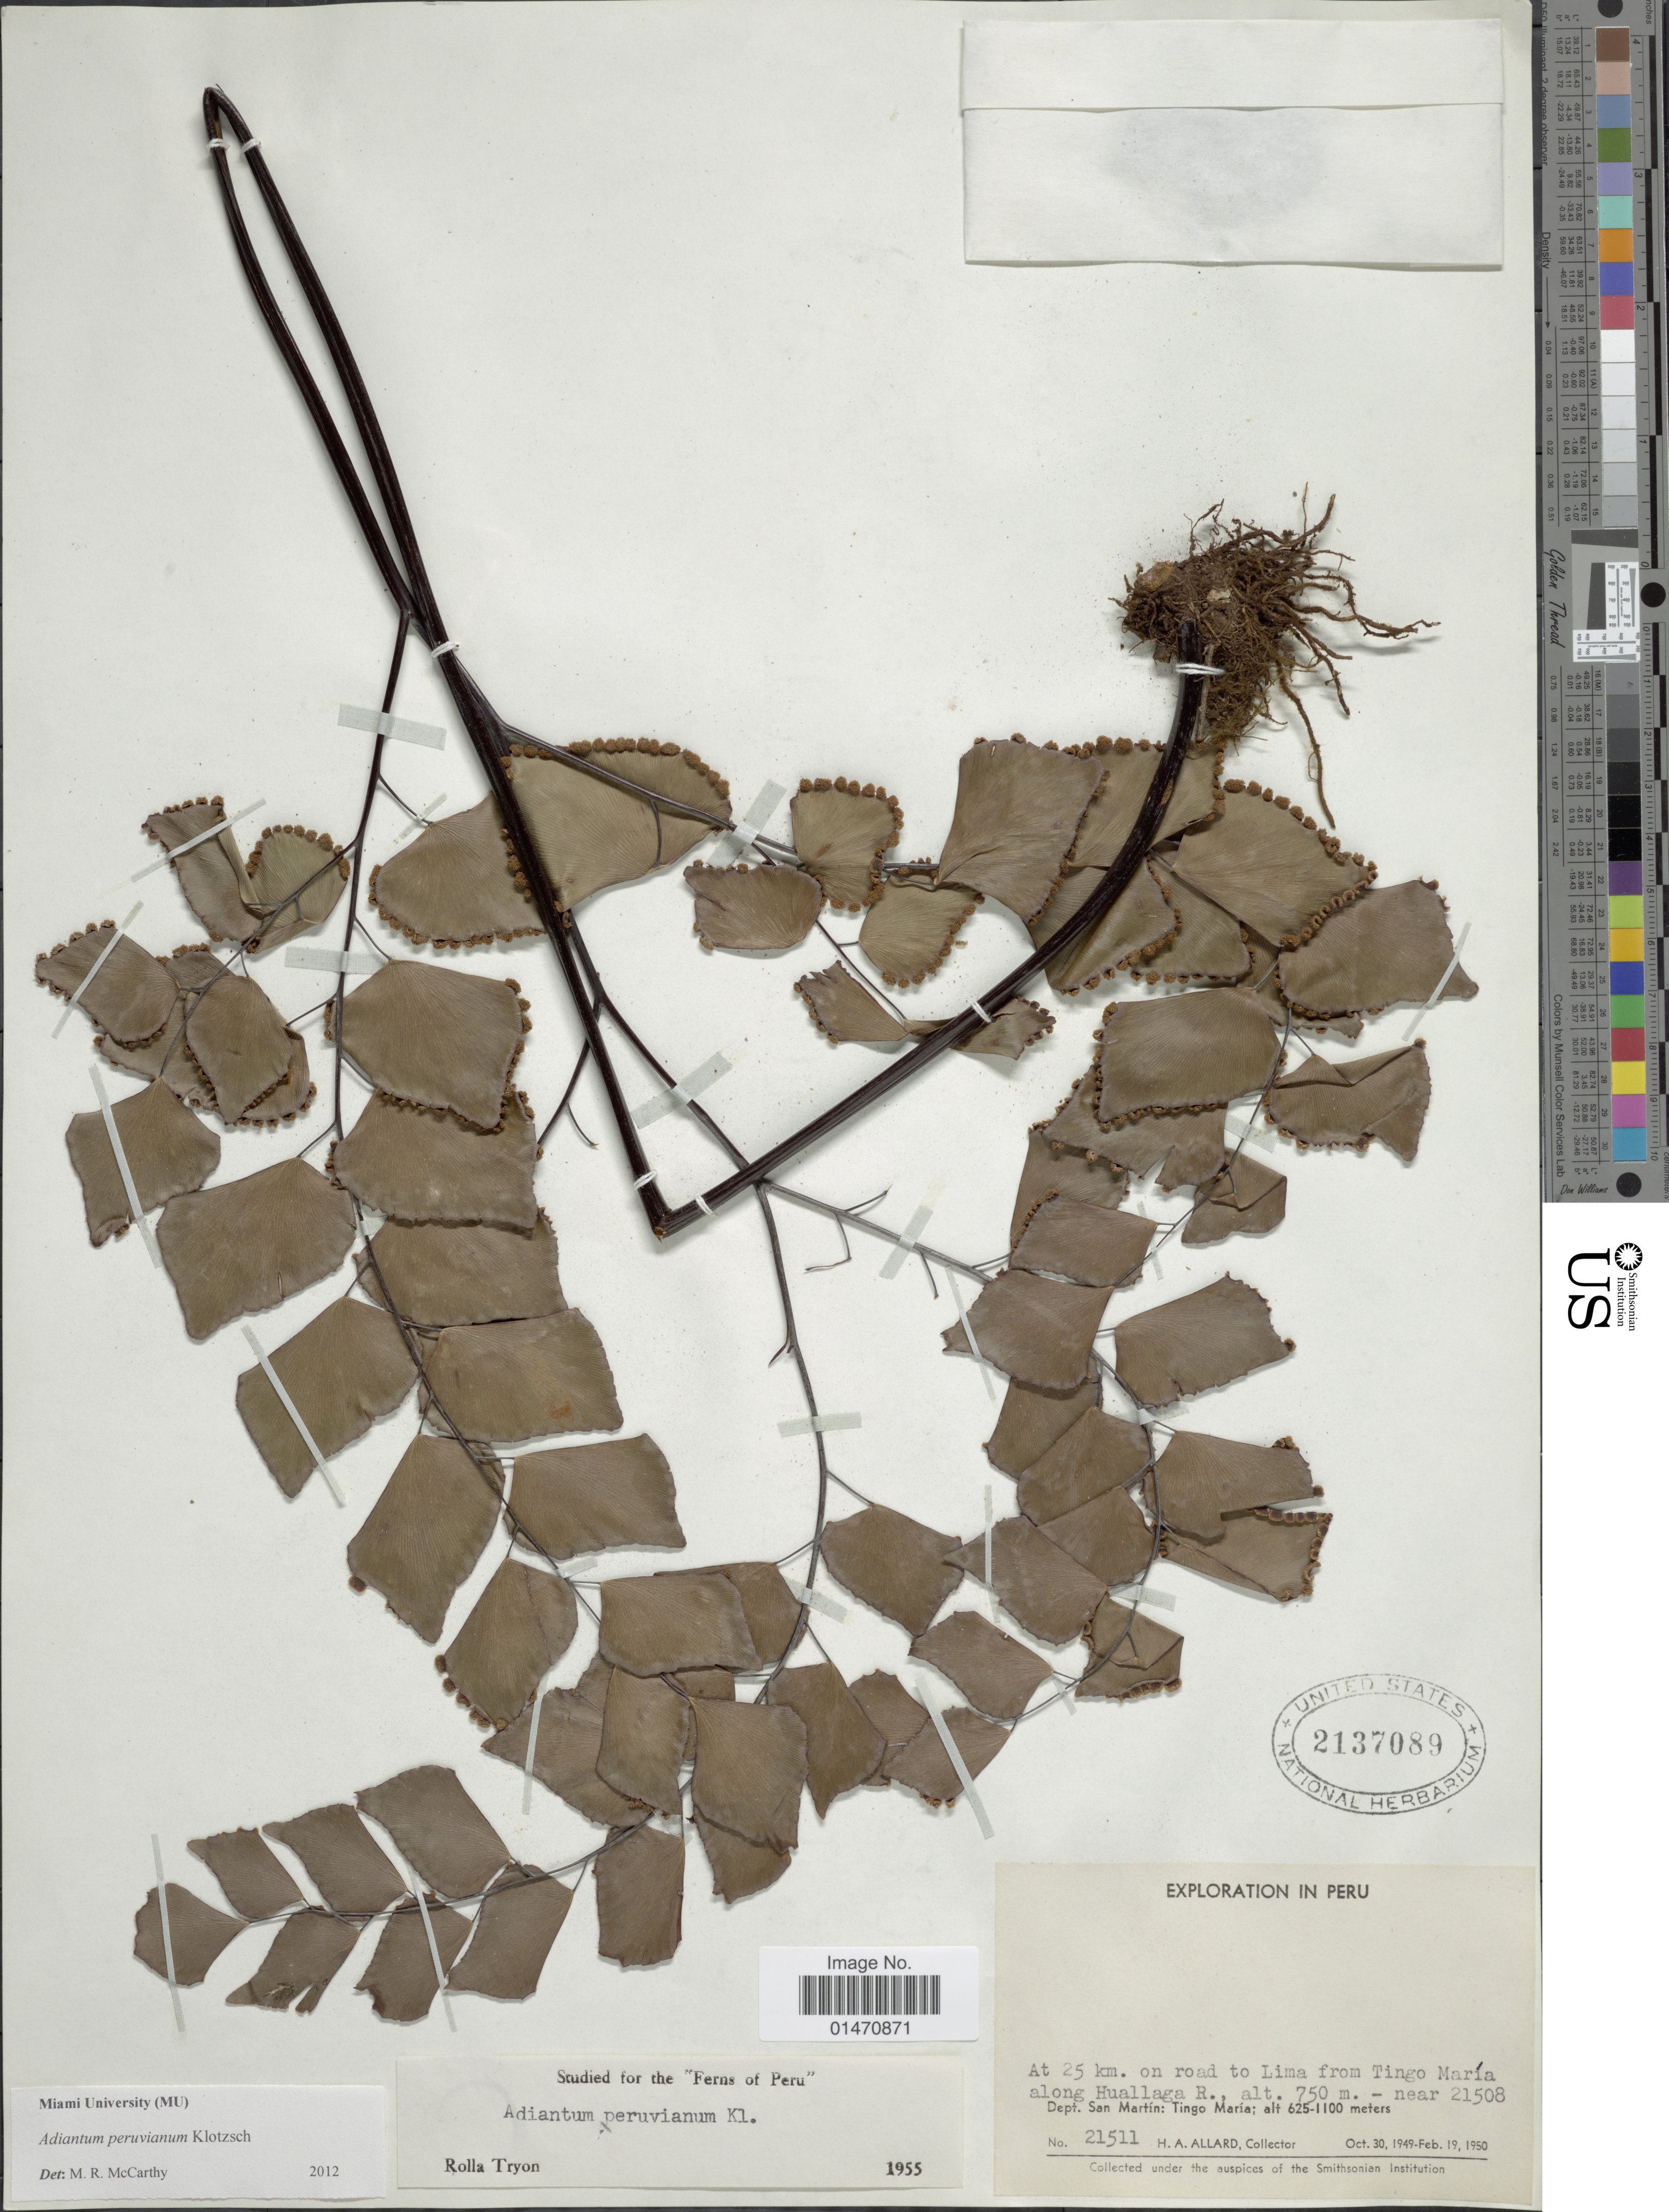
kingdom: Plantae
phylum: Tracheophyta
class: Polypodiopsida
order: Polypodiales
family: Pteridaceae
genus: Adiantum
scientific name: Adiantum peruvianum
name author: Klotzsch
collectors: H. A. Allard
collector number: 21511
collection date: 1949-10-30/1950-02-19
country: Peru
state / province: San Martín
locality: At 25km on road to Lima from Tingo Maria along Huallaga R., near 21508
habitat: on road along river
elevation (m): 750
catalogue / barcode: US 2137089